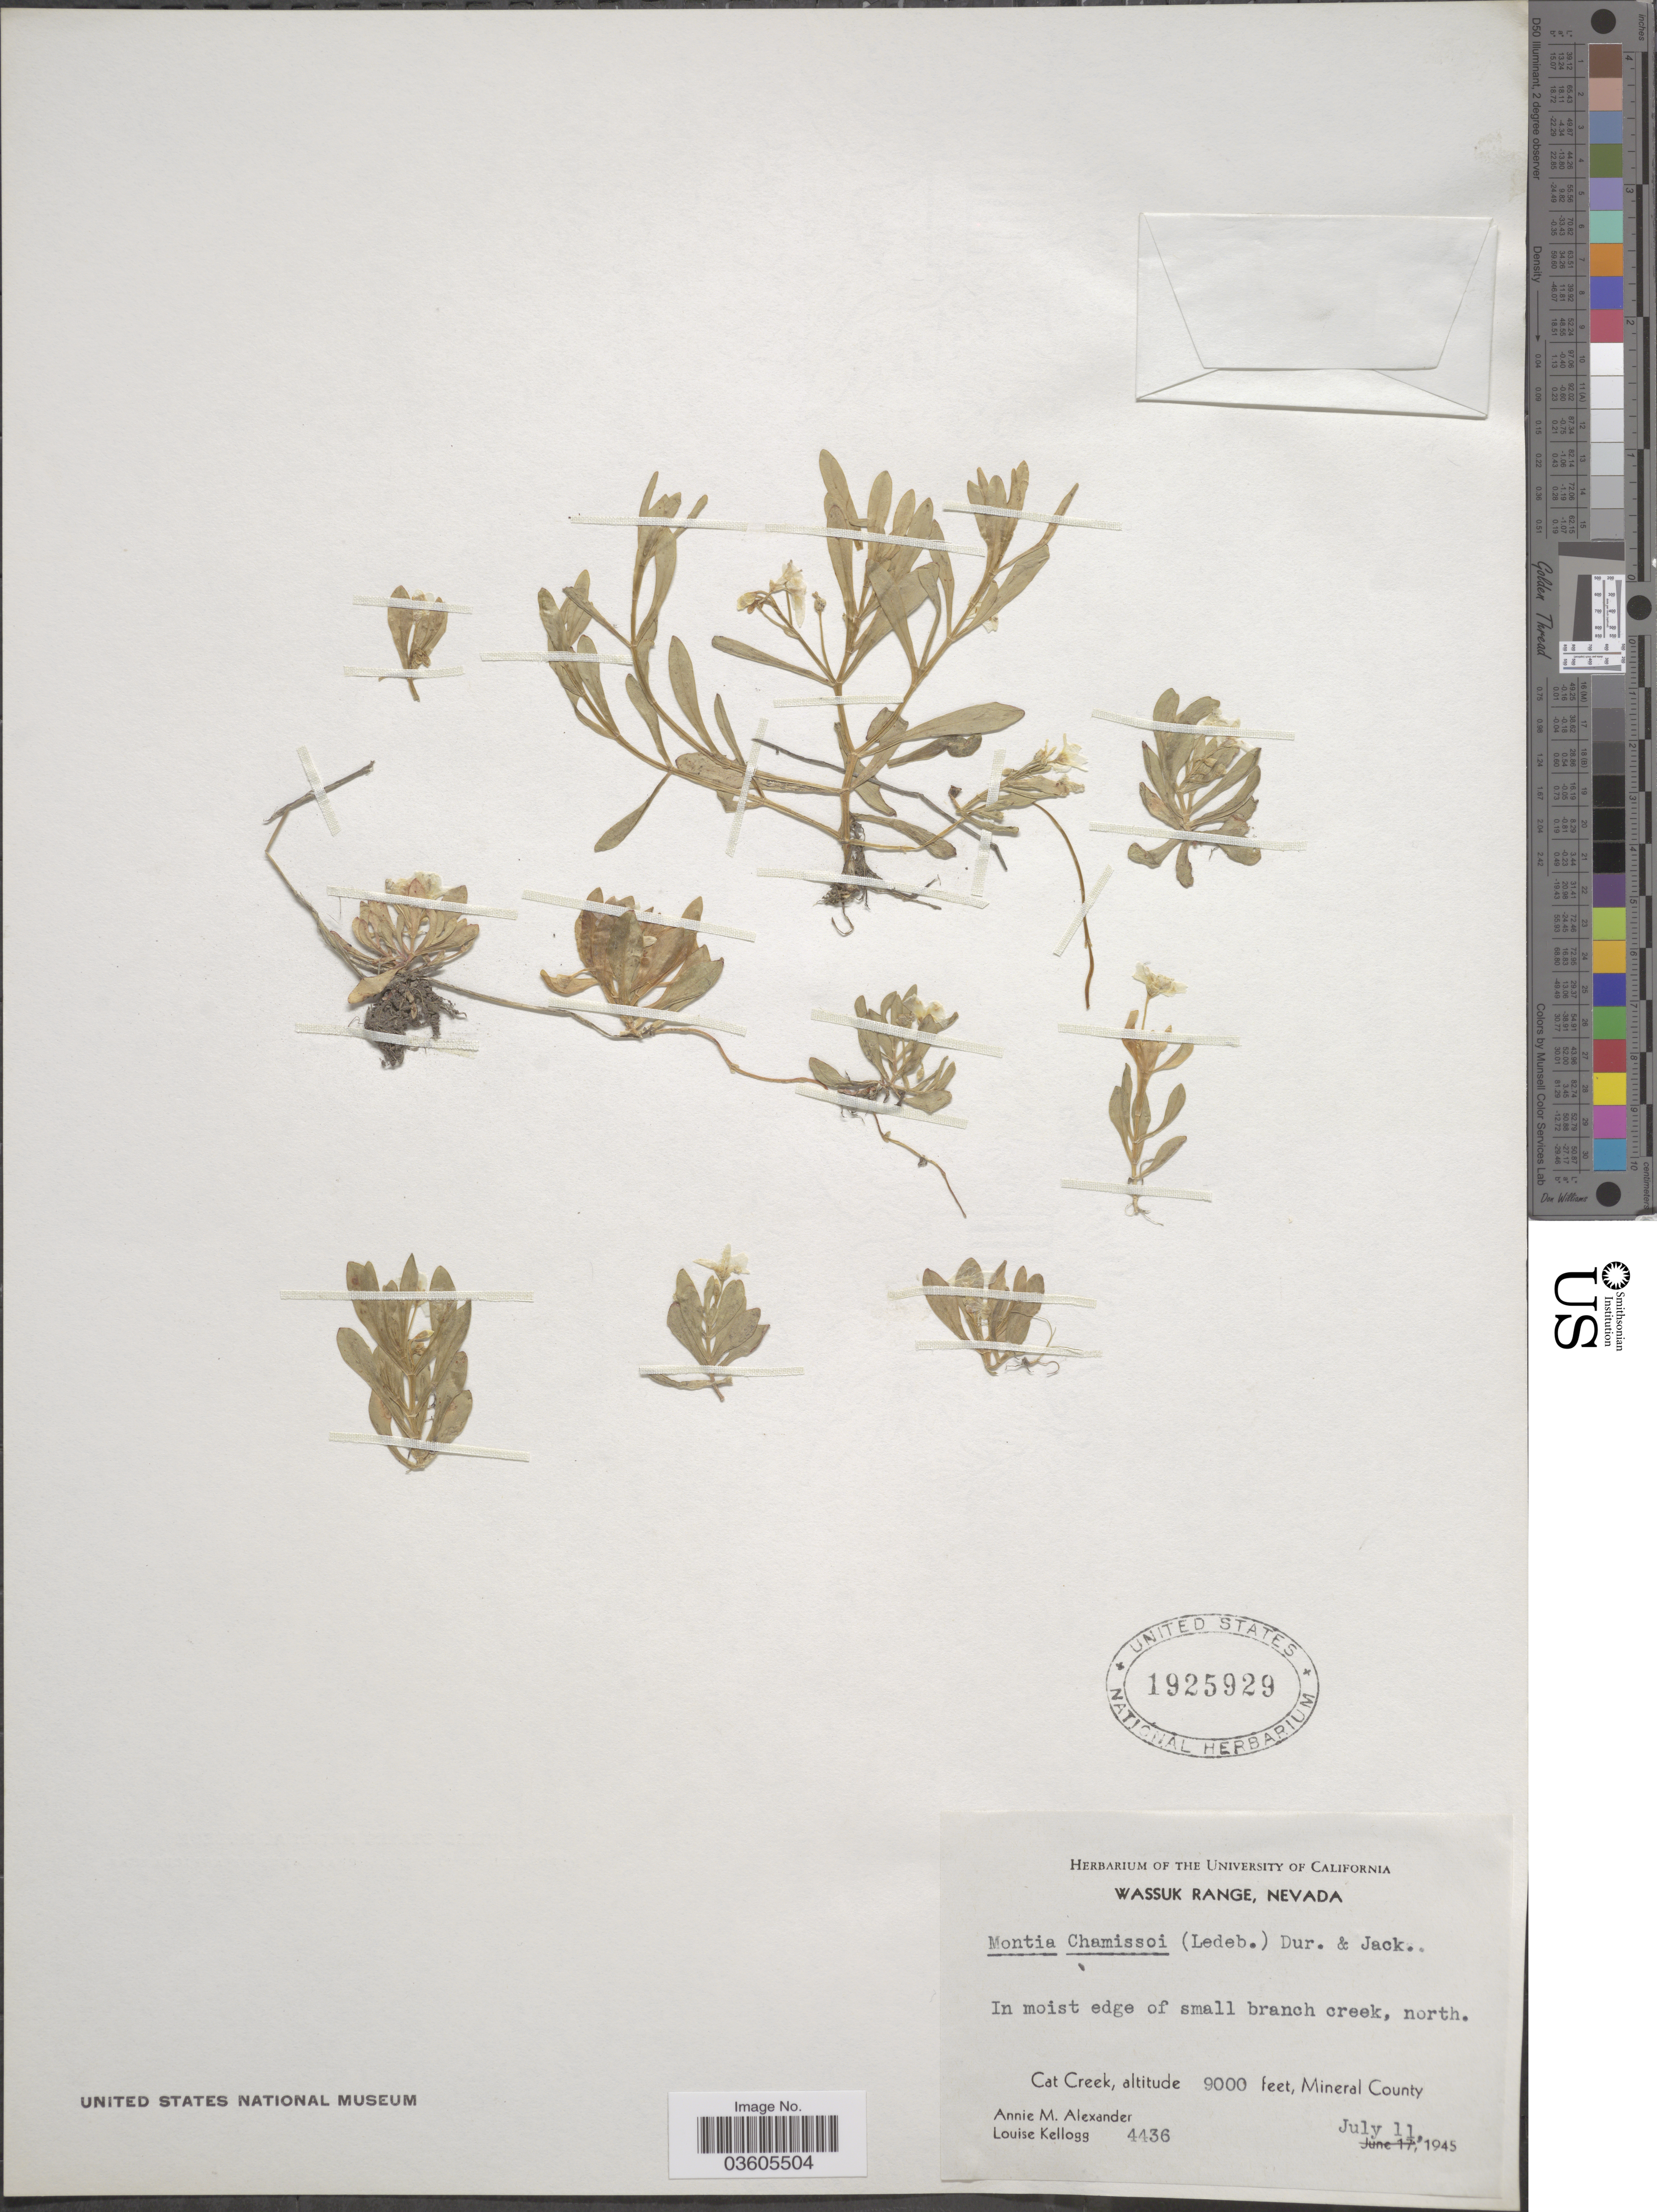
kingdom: Plantae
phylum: Tracheophyta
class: Magnoliopsida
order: Caryophyllales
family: Montiaceae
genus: Montia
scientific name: Montia chamissoi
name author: (Ledeb. ex Spreng.) Greene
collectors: A. M. Alexander & L. Kellogg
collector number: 4436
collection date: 1945-07-11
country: United States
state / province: Nevada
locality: Wassuk Range. In moist edge of small branch creek, north. Cat Creek. Mineral County.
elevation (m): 2743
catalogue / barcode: US 1925929